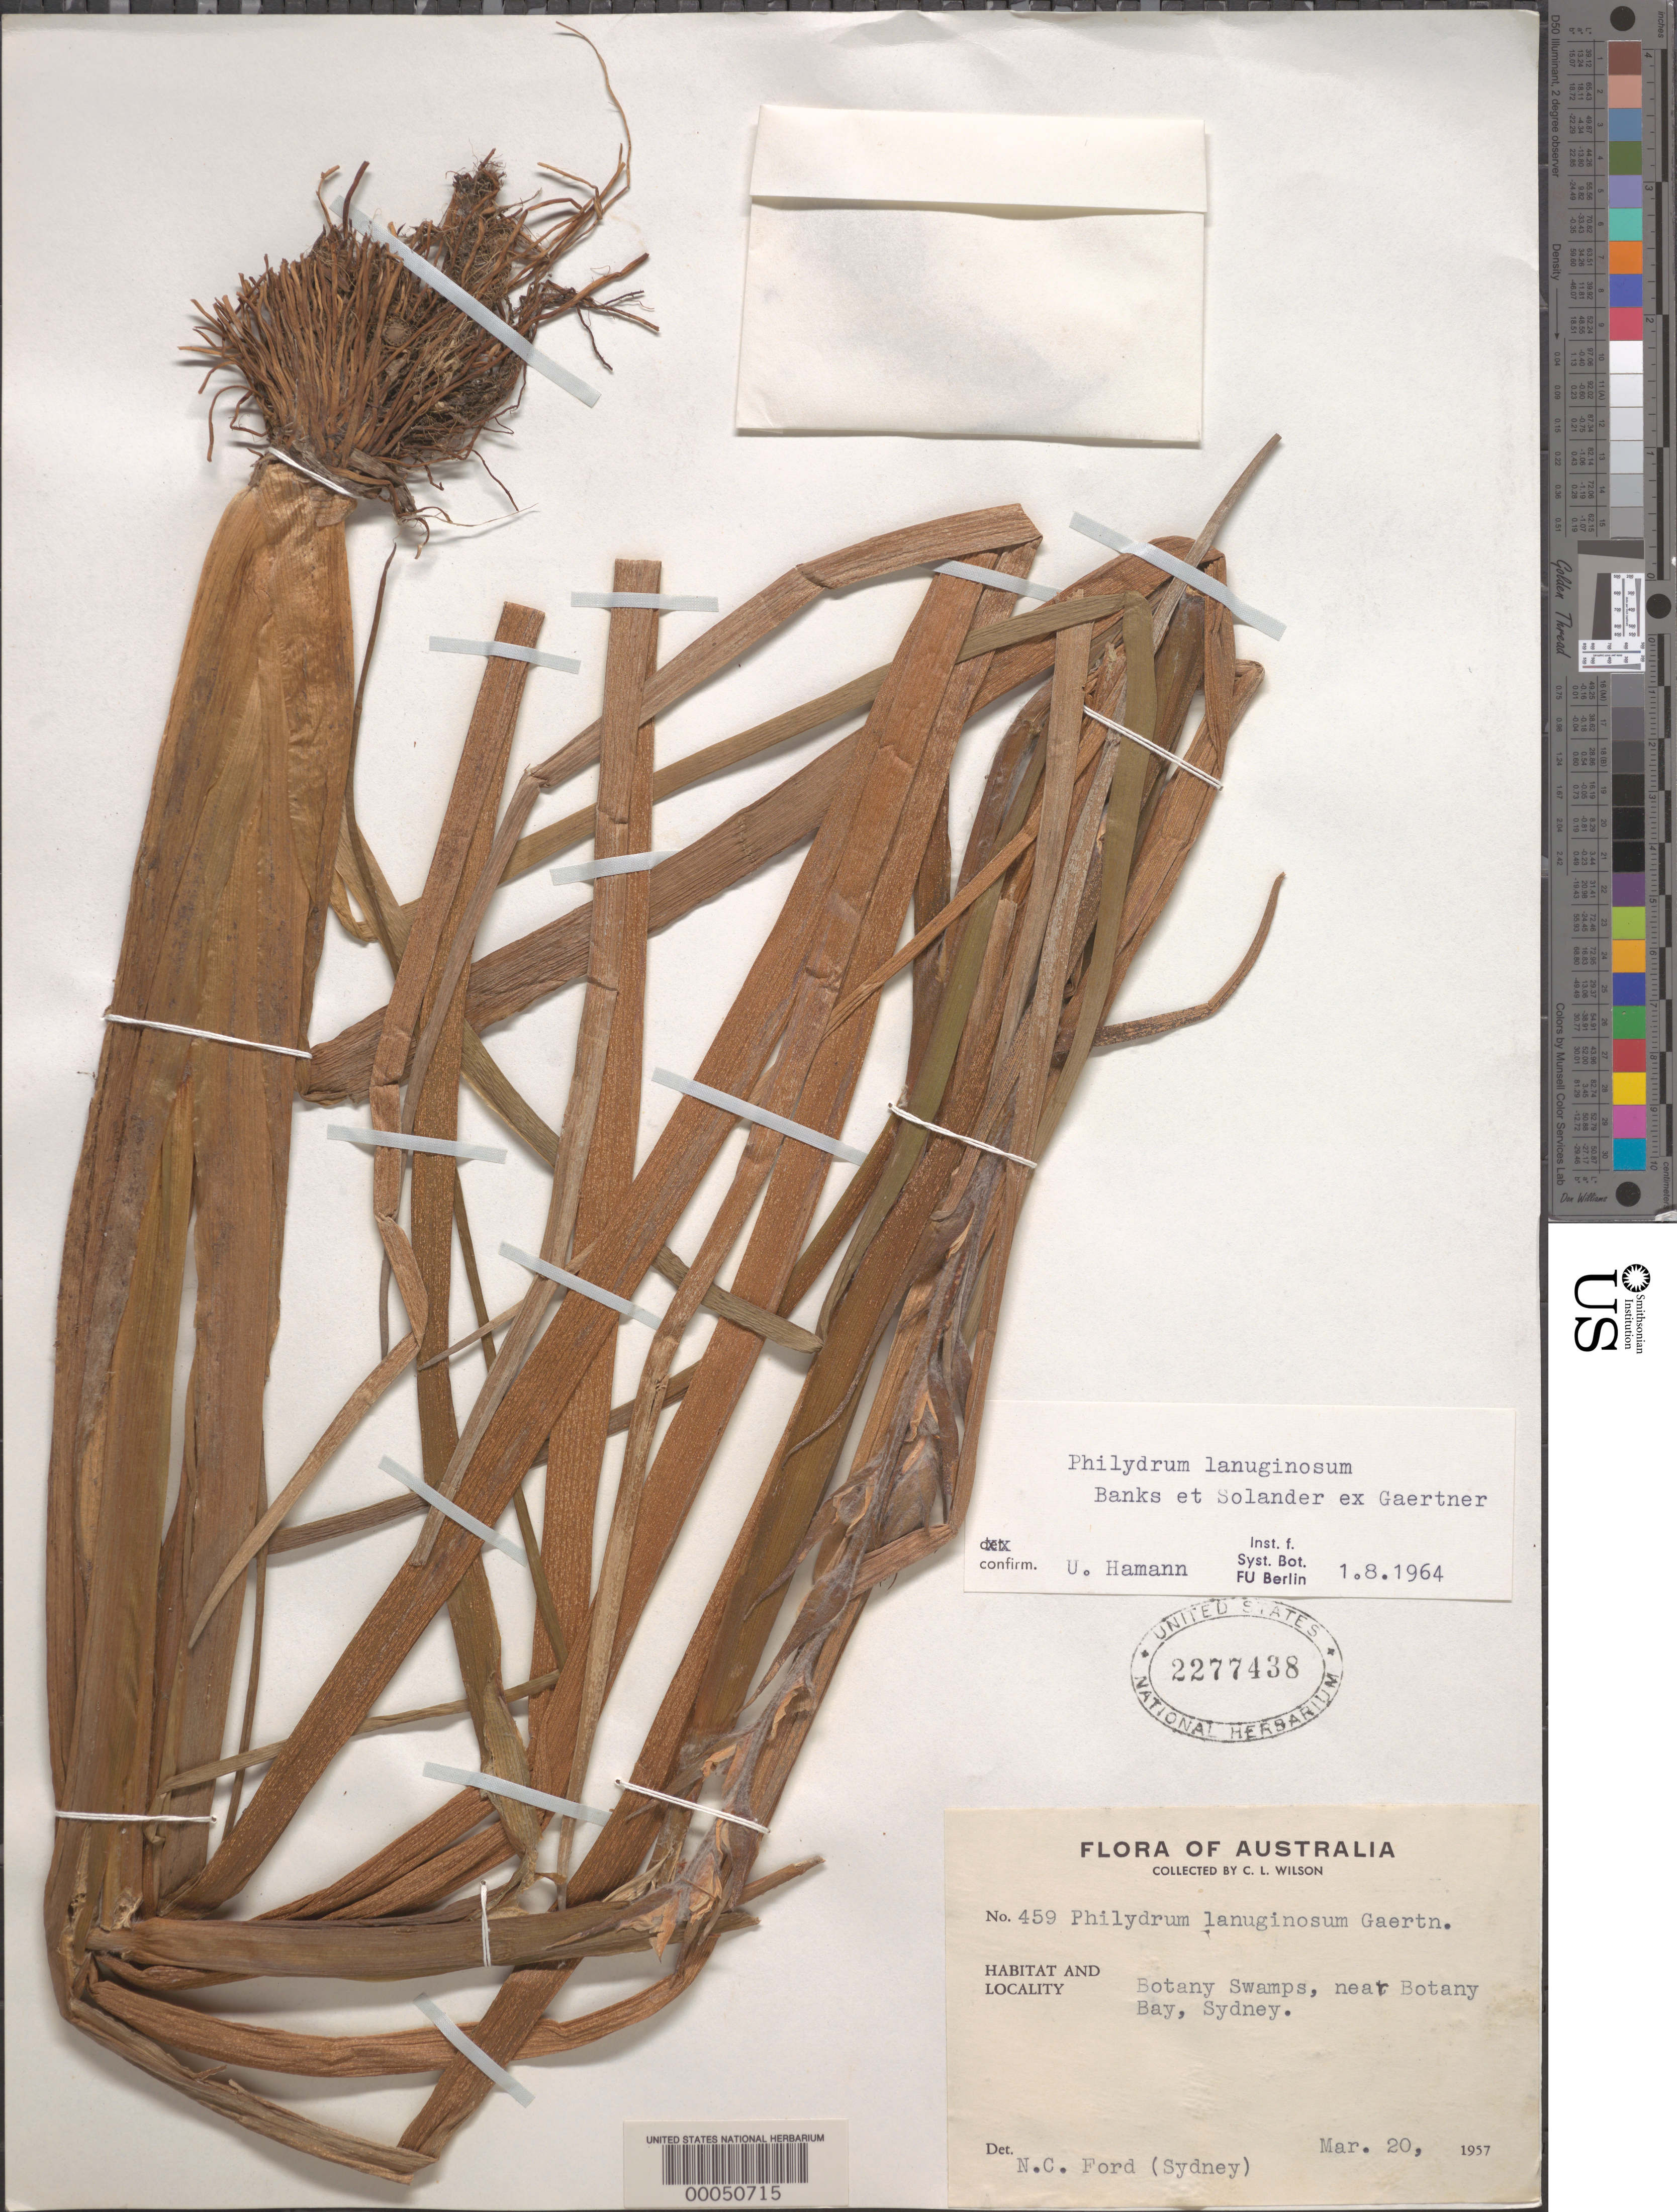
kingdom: Plantae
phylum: Tracheophyta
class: Liliopsida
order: Commelinales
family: Philydraceae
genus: Philydrum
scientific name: Philydrum lanuginosum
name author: Banks & Sol. ex Gaertn.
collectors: C. L. Wilson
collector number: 459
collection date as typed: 20 Mar 1957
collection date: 1957-03-20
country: Australia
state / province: New South Wales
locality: Botany swamps, near botany bay, sydney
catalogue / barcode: US 2277438